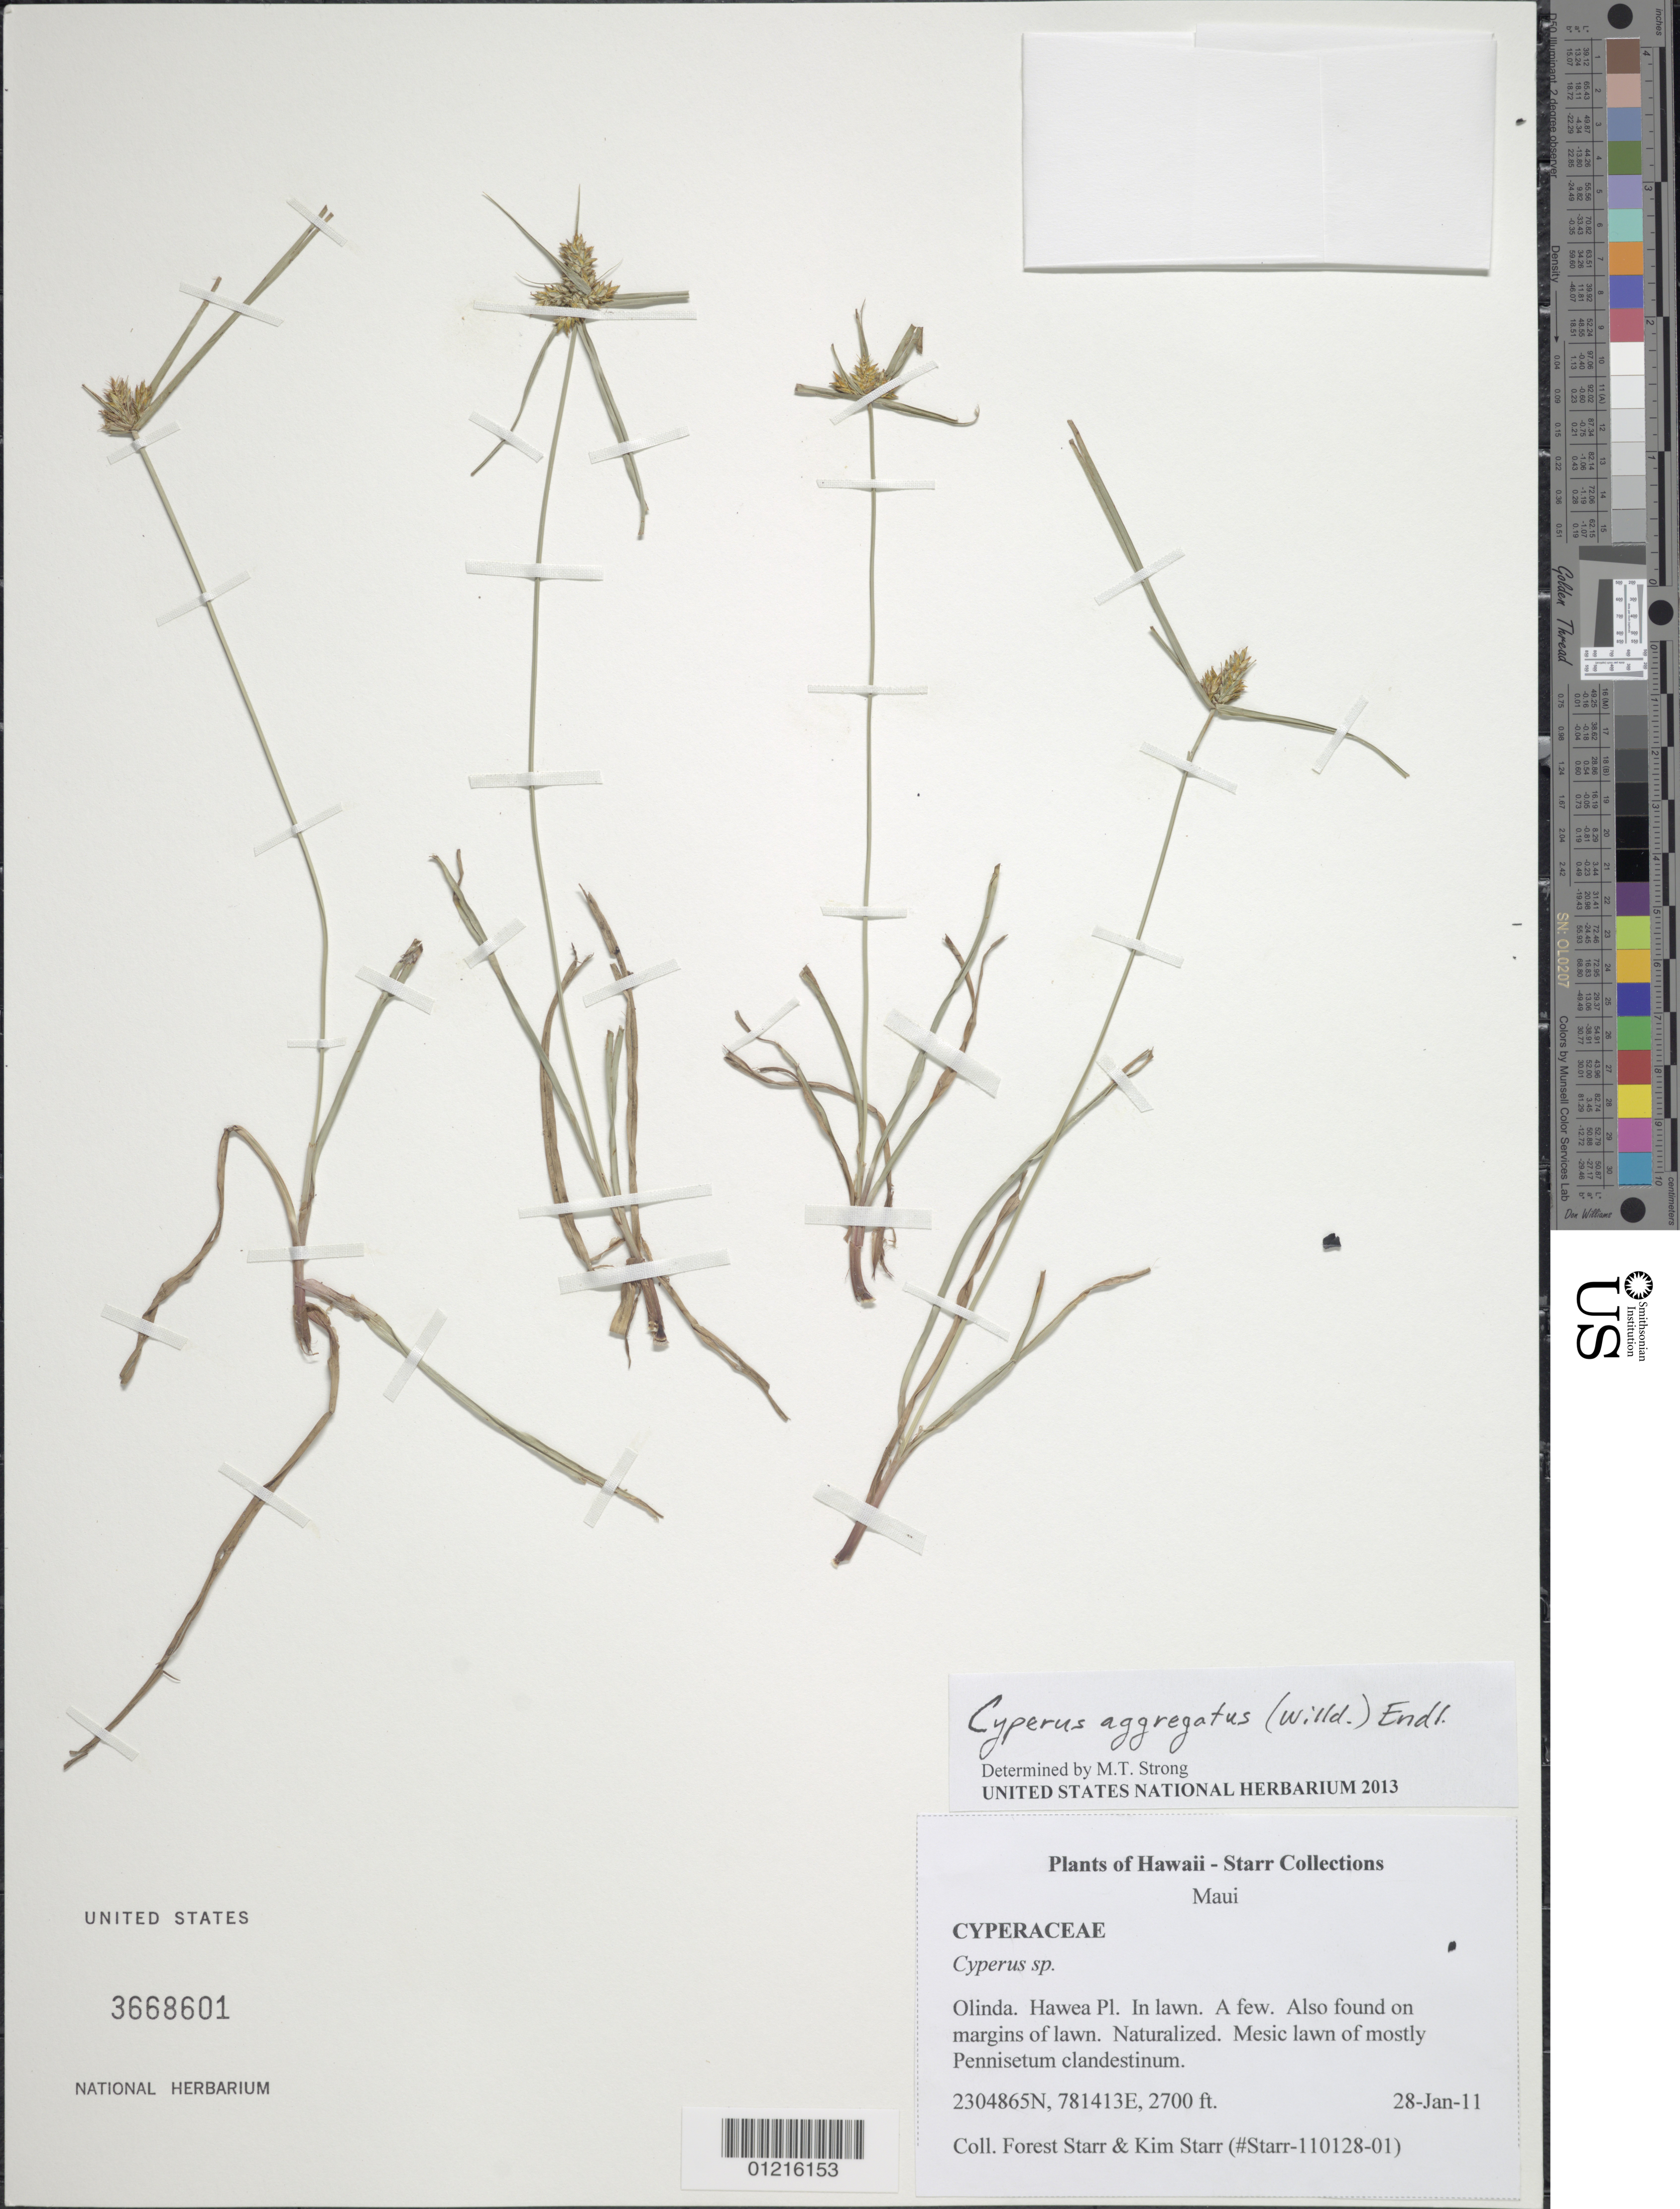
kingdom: Plantae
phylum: Tracheophyta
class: Liliopsida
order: Poales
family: Cyperaceae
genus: Cyperus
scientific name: Cyperus aggregatus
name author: (Willd.) Endl.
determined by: Strong, M. T., (US), Smithsonian Institution - National Museum of Natural History (UNITED STATES)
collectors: F. Starr & K. Starr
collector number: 110128-01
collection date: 2011-01-28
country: United States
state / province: Hawaii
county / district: Maui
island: Maui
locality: Olinda, Hawea Pl., in lawn.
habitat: Mesic lawn.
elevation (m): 823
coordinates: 2304865N, 781413E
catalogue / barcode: US 3668601